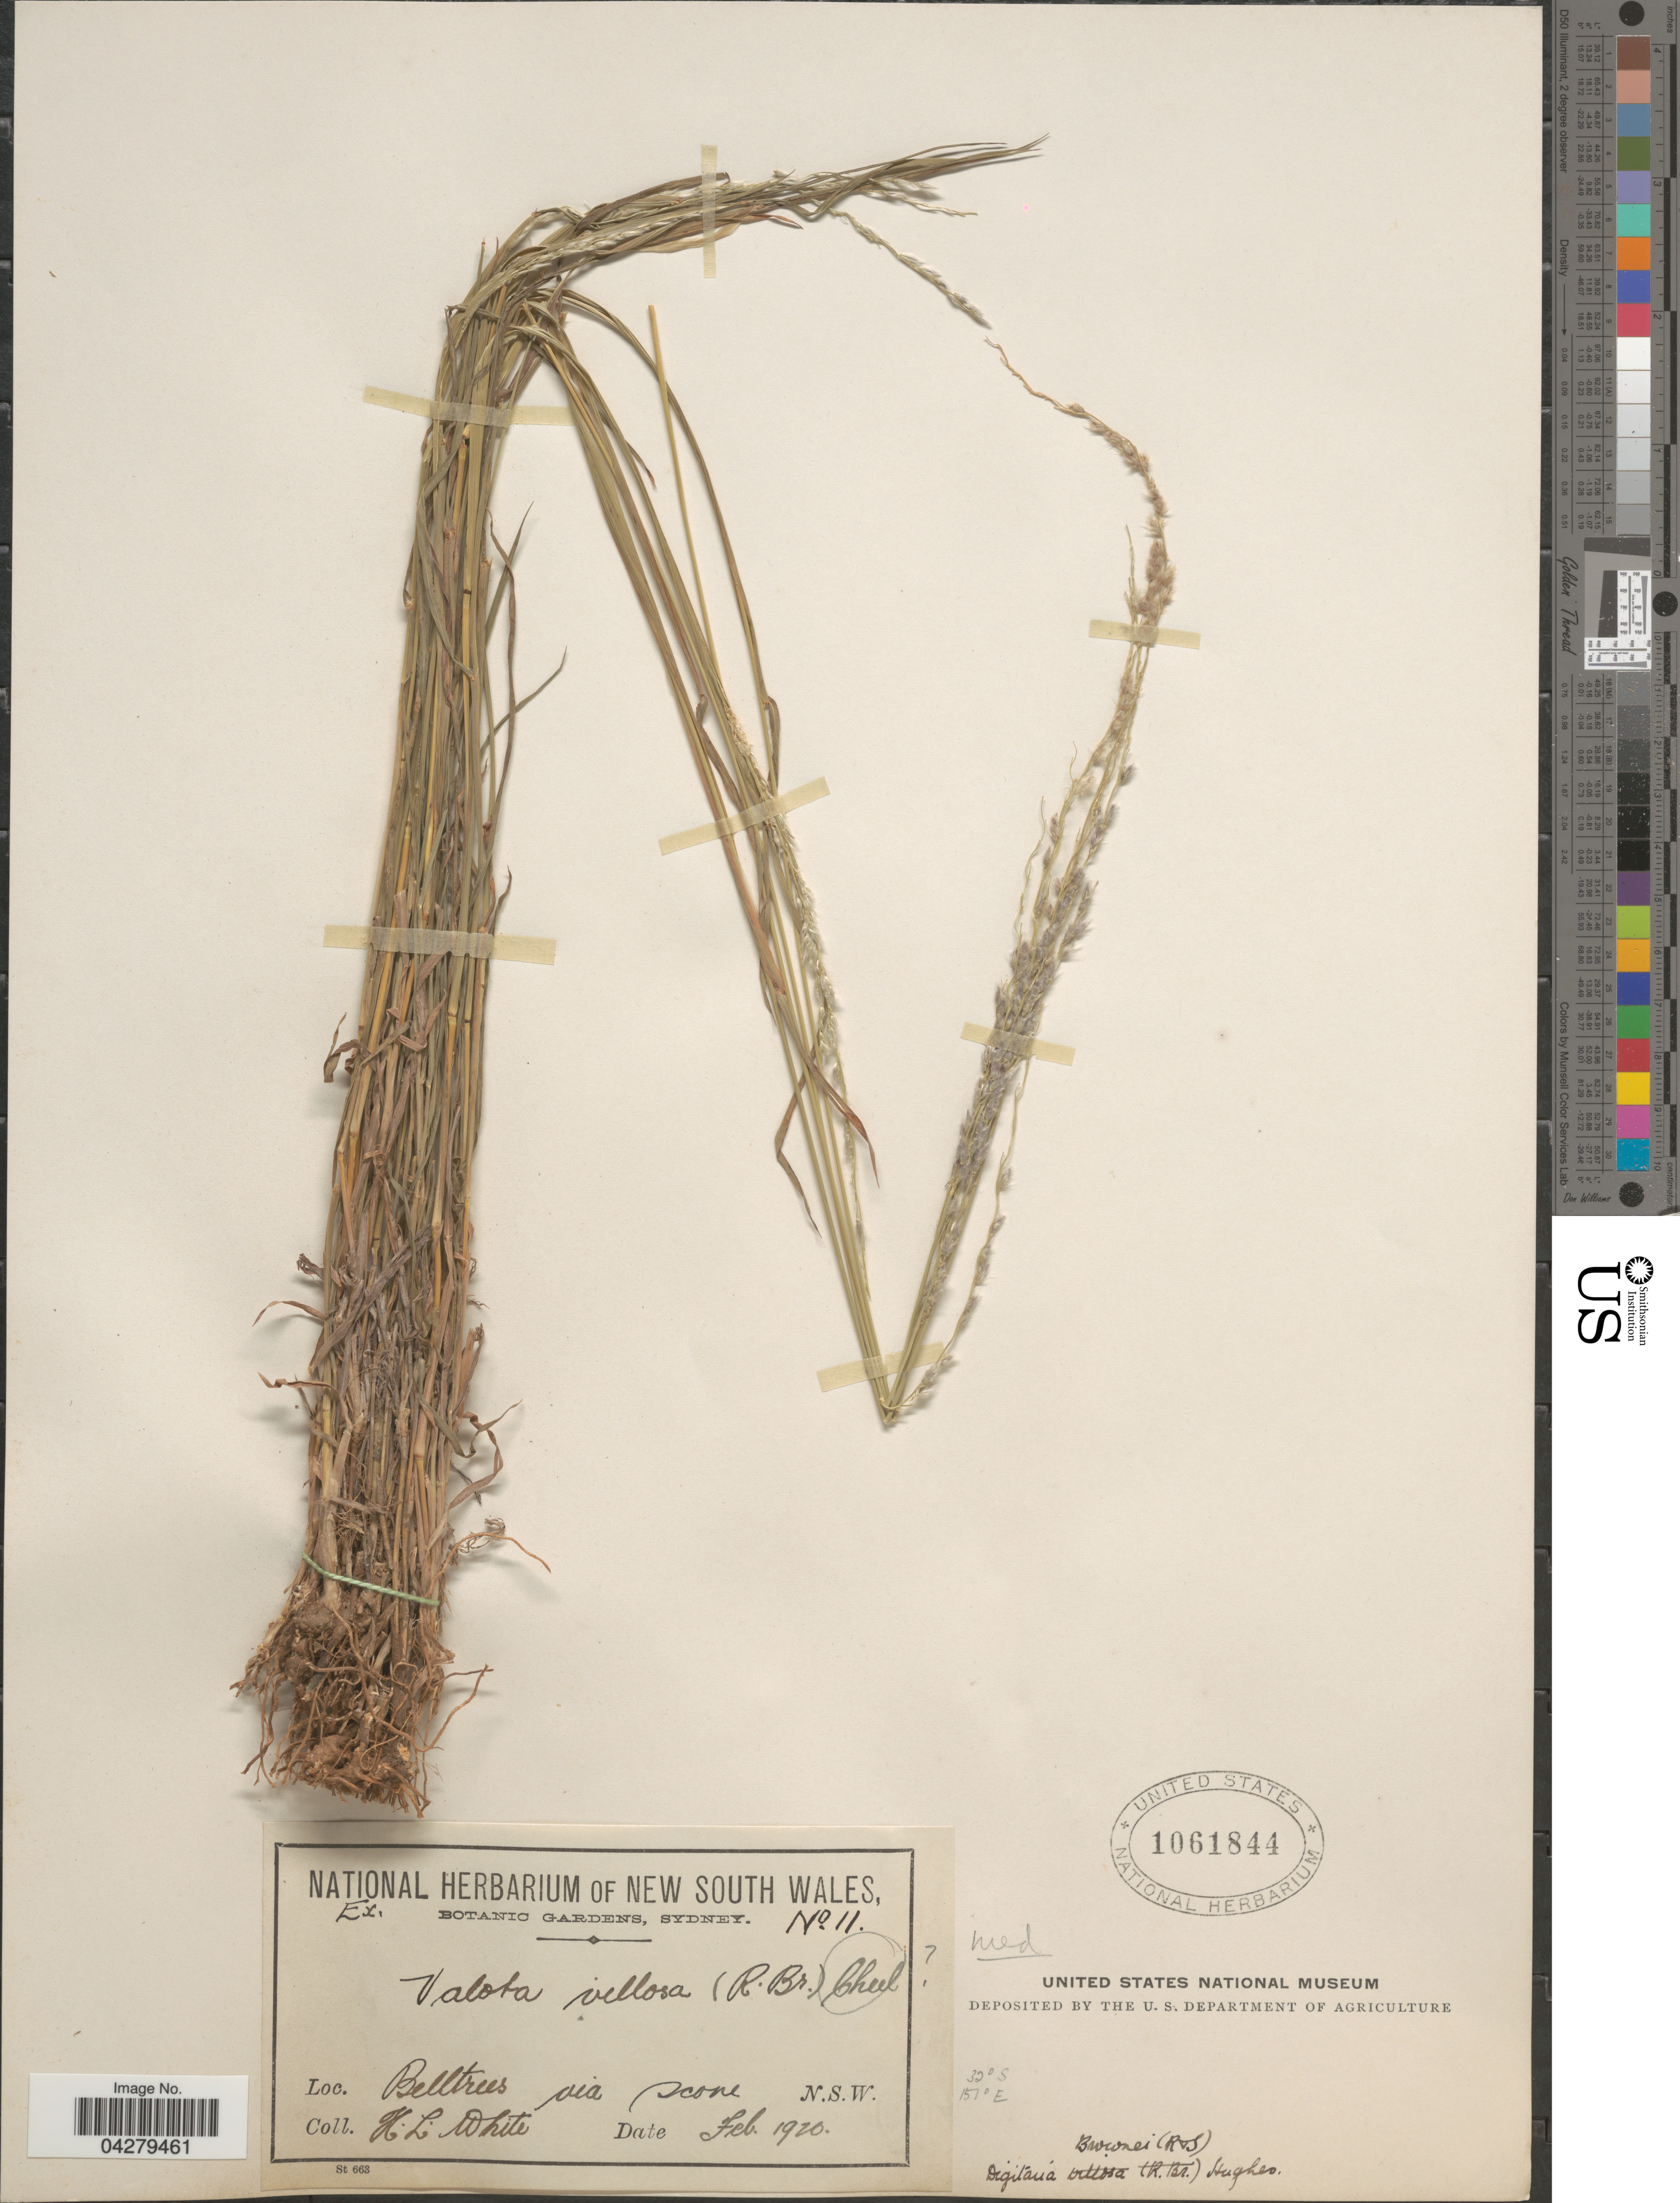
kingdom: Plantae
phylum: Tracheophyta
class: Liliopsida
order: Poales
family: Poaceae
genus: Digitaria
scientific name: Digitaria brownii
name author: (Roem. & Schult.) Hughes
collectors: H. White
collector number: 11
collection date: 1920-02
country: Australia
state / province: New South Wales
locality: Belltrees via Scone.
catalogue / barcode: US 1061844